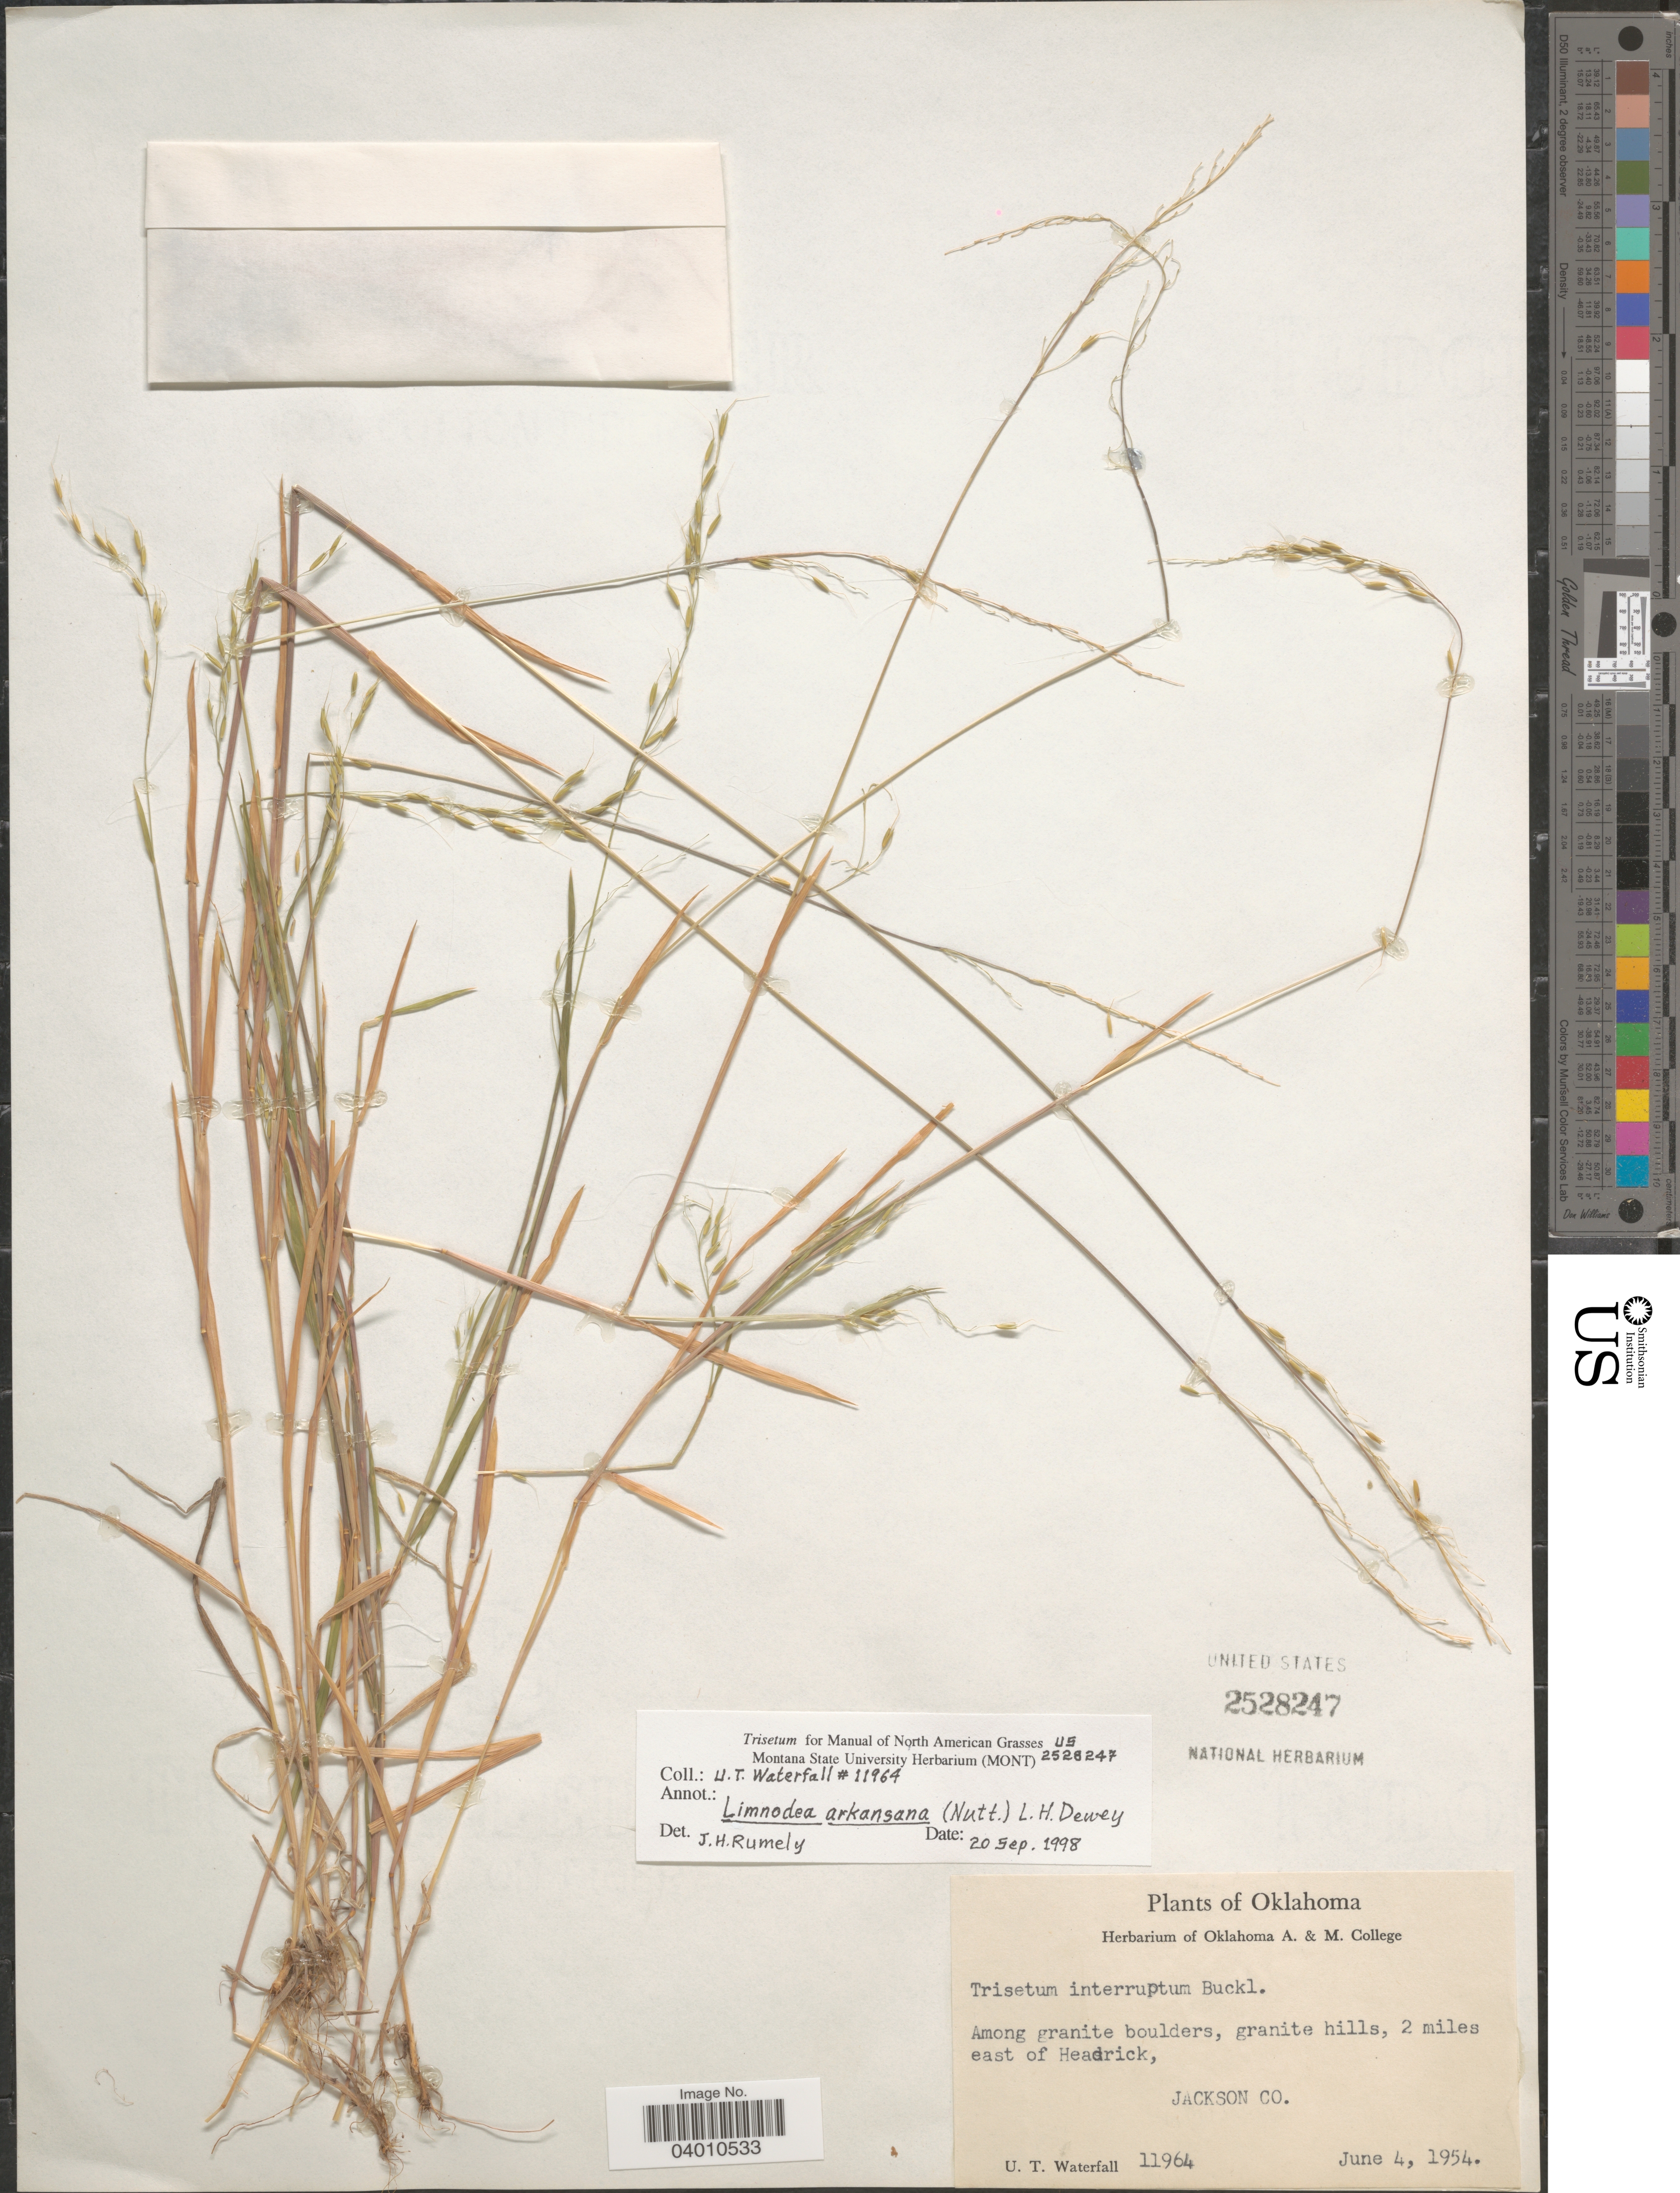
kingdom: Plantae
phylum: Tracheophyta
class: Liliopsida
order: Poales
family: Poaceae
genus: Limnodea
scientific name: Limnodea arkansana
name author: (Nutt.) L.H. Dewey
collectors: U. T. Waterfall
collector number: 11964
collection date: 1954-06-04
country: United States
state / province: Oklahoma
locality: Among granite boulders, granite hills, 2 miles east of Headrick, Jackson Co.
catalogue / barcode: US 2528247